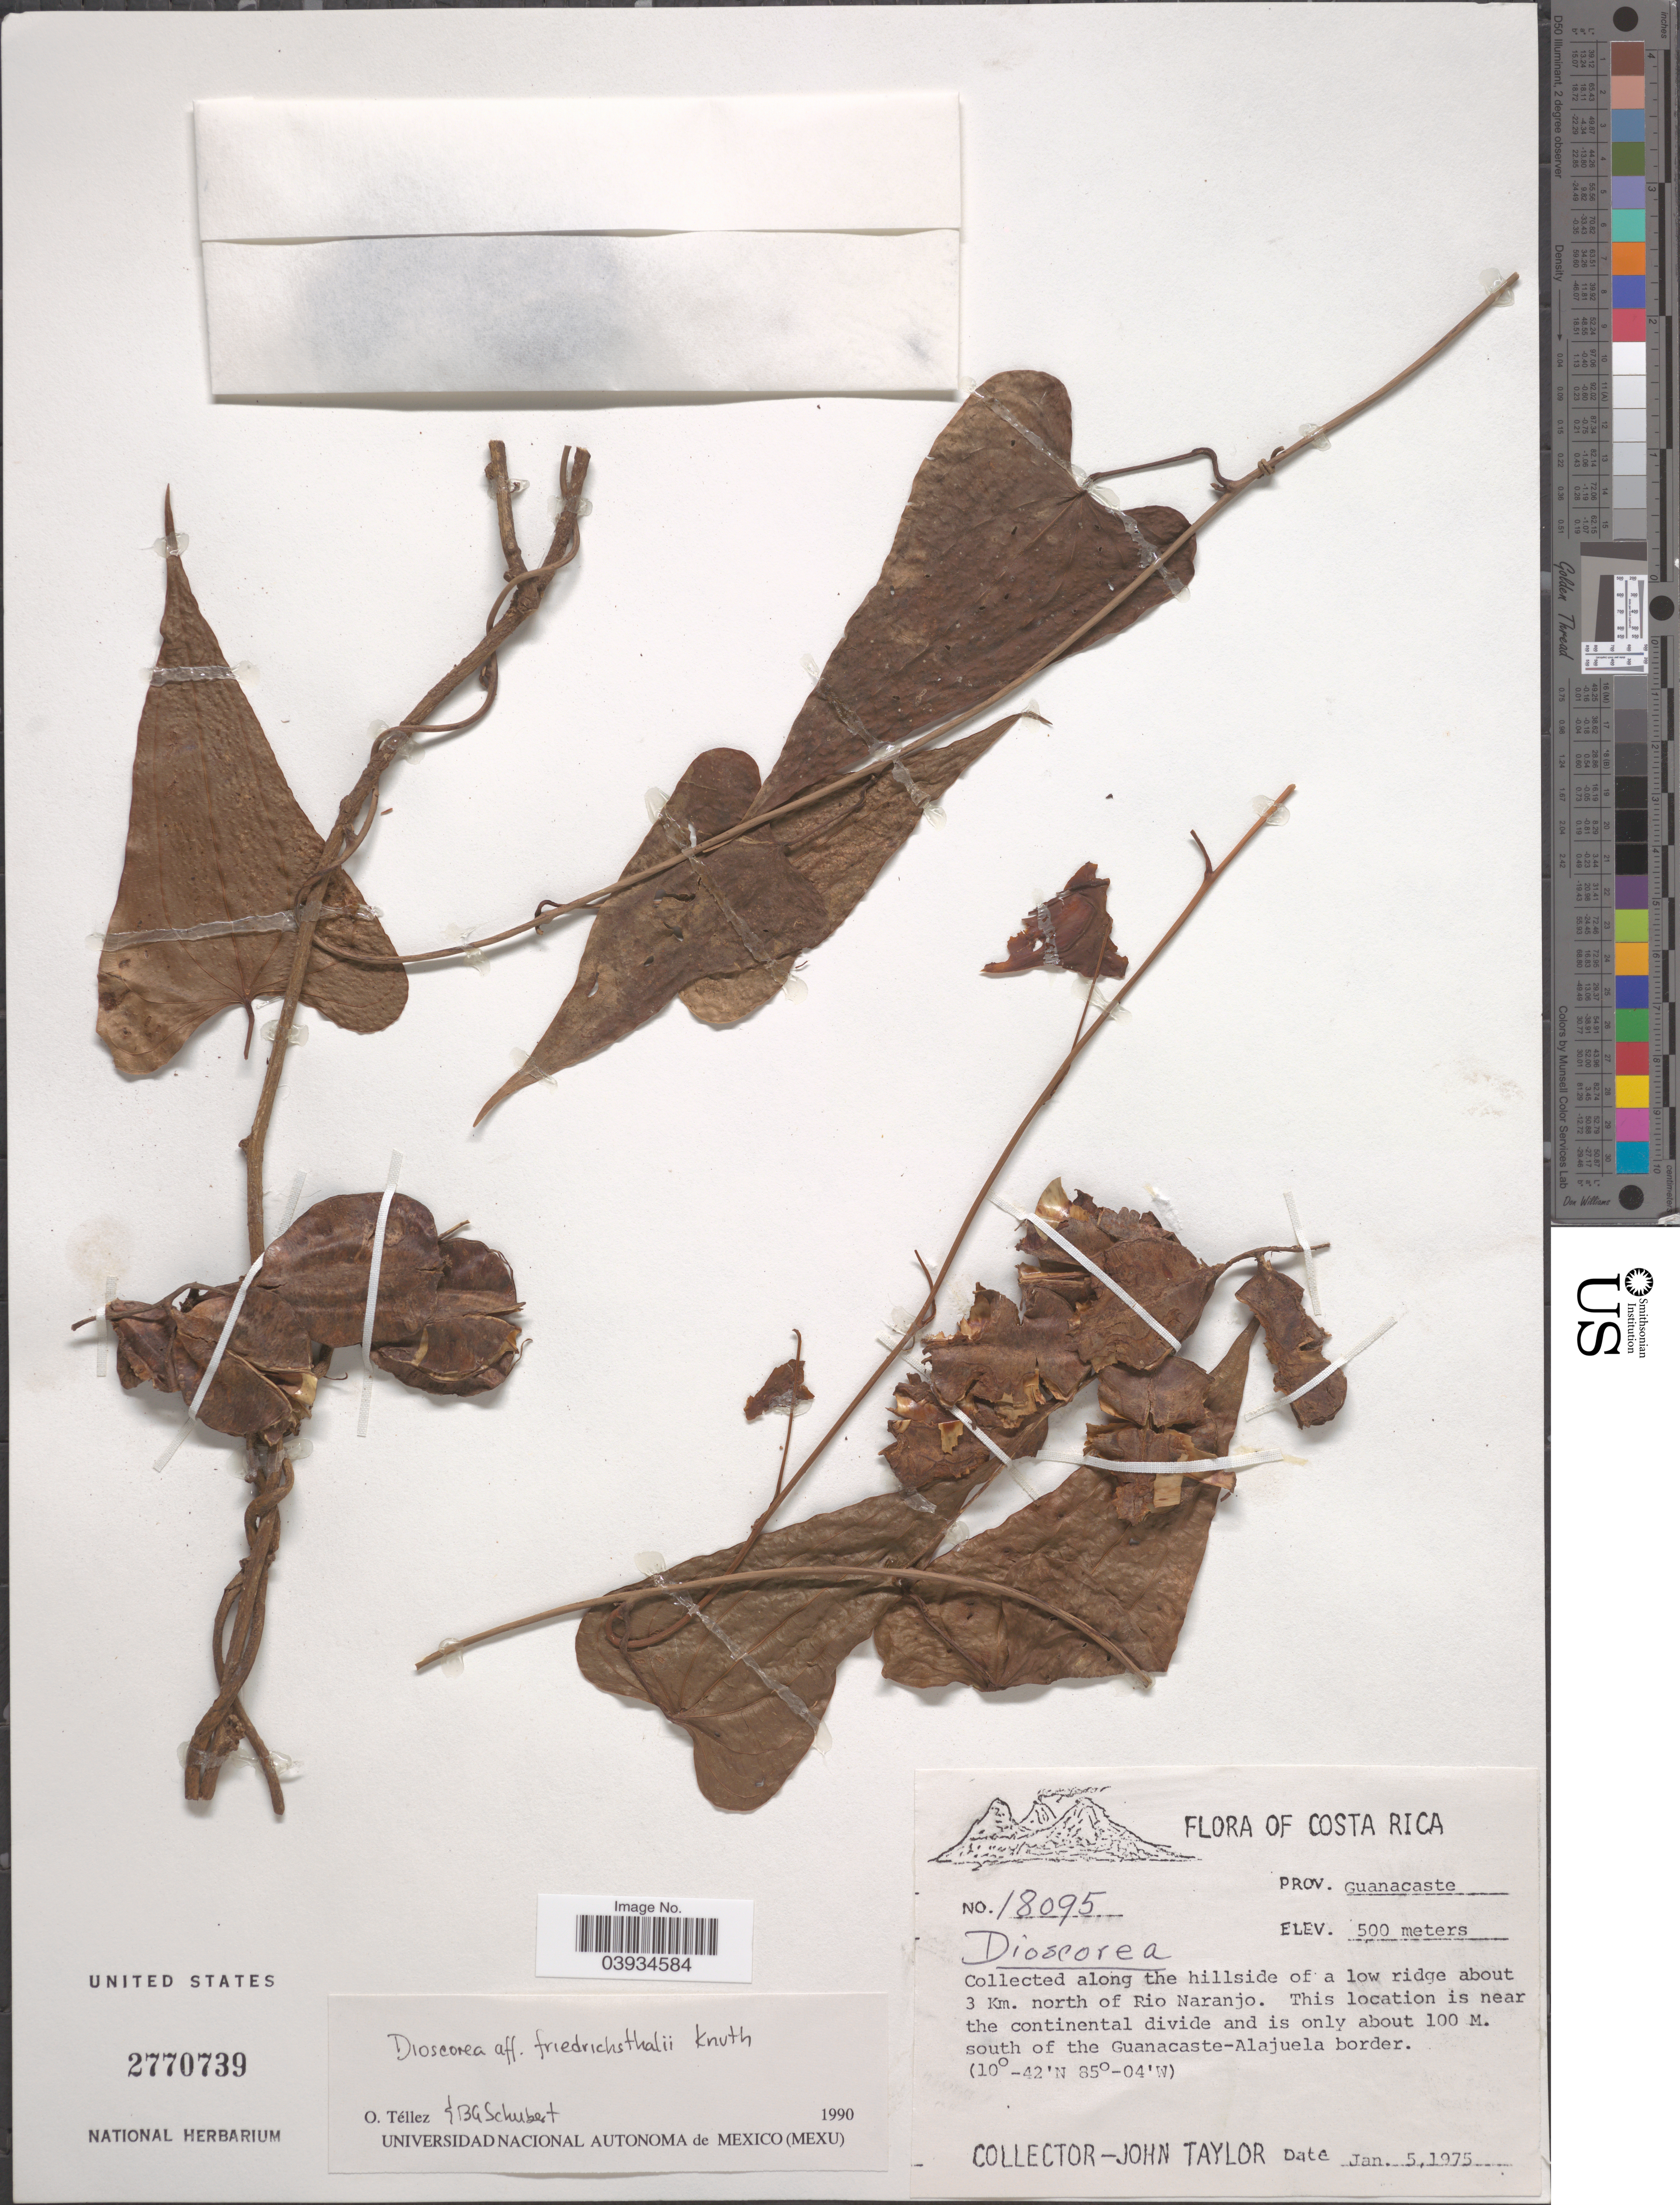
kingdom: Plantae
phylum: Tracheophyta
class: Liliopsida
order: Dioscoreales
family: Dioscoreaceae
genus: Dioscorea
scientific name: Dioscorea friedrichsthalii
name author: R. Knuth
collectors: J. Taylor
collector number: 18095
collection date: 1975-01-05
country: Costa Rica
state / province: Guanacaste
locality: Along the hillside of a low ridge about 3 Km. north of Rio Naranjo. Near the continental divide and is only about 100 M. south of the Guanacaste-Alajuela border.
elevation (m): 500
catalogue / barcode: US 2770739